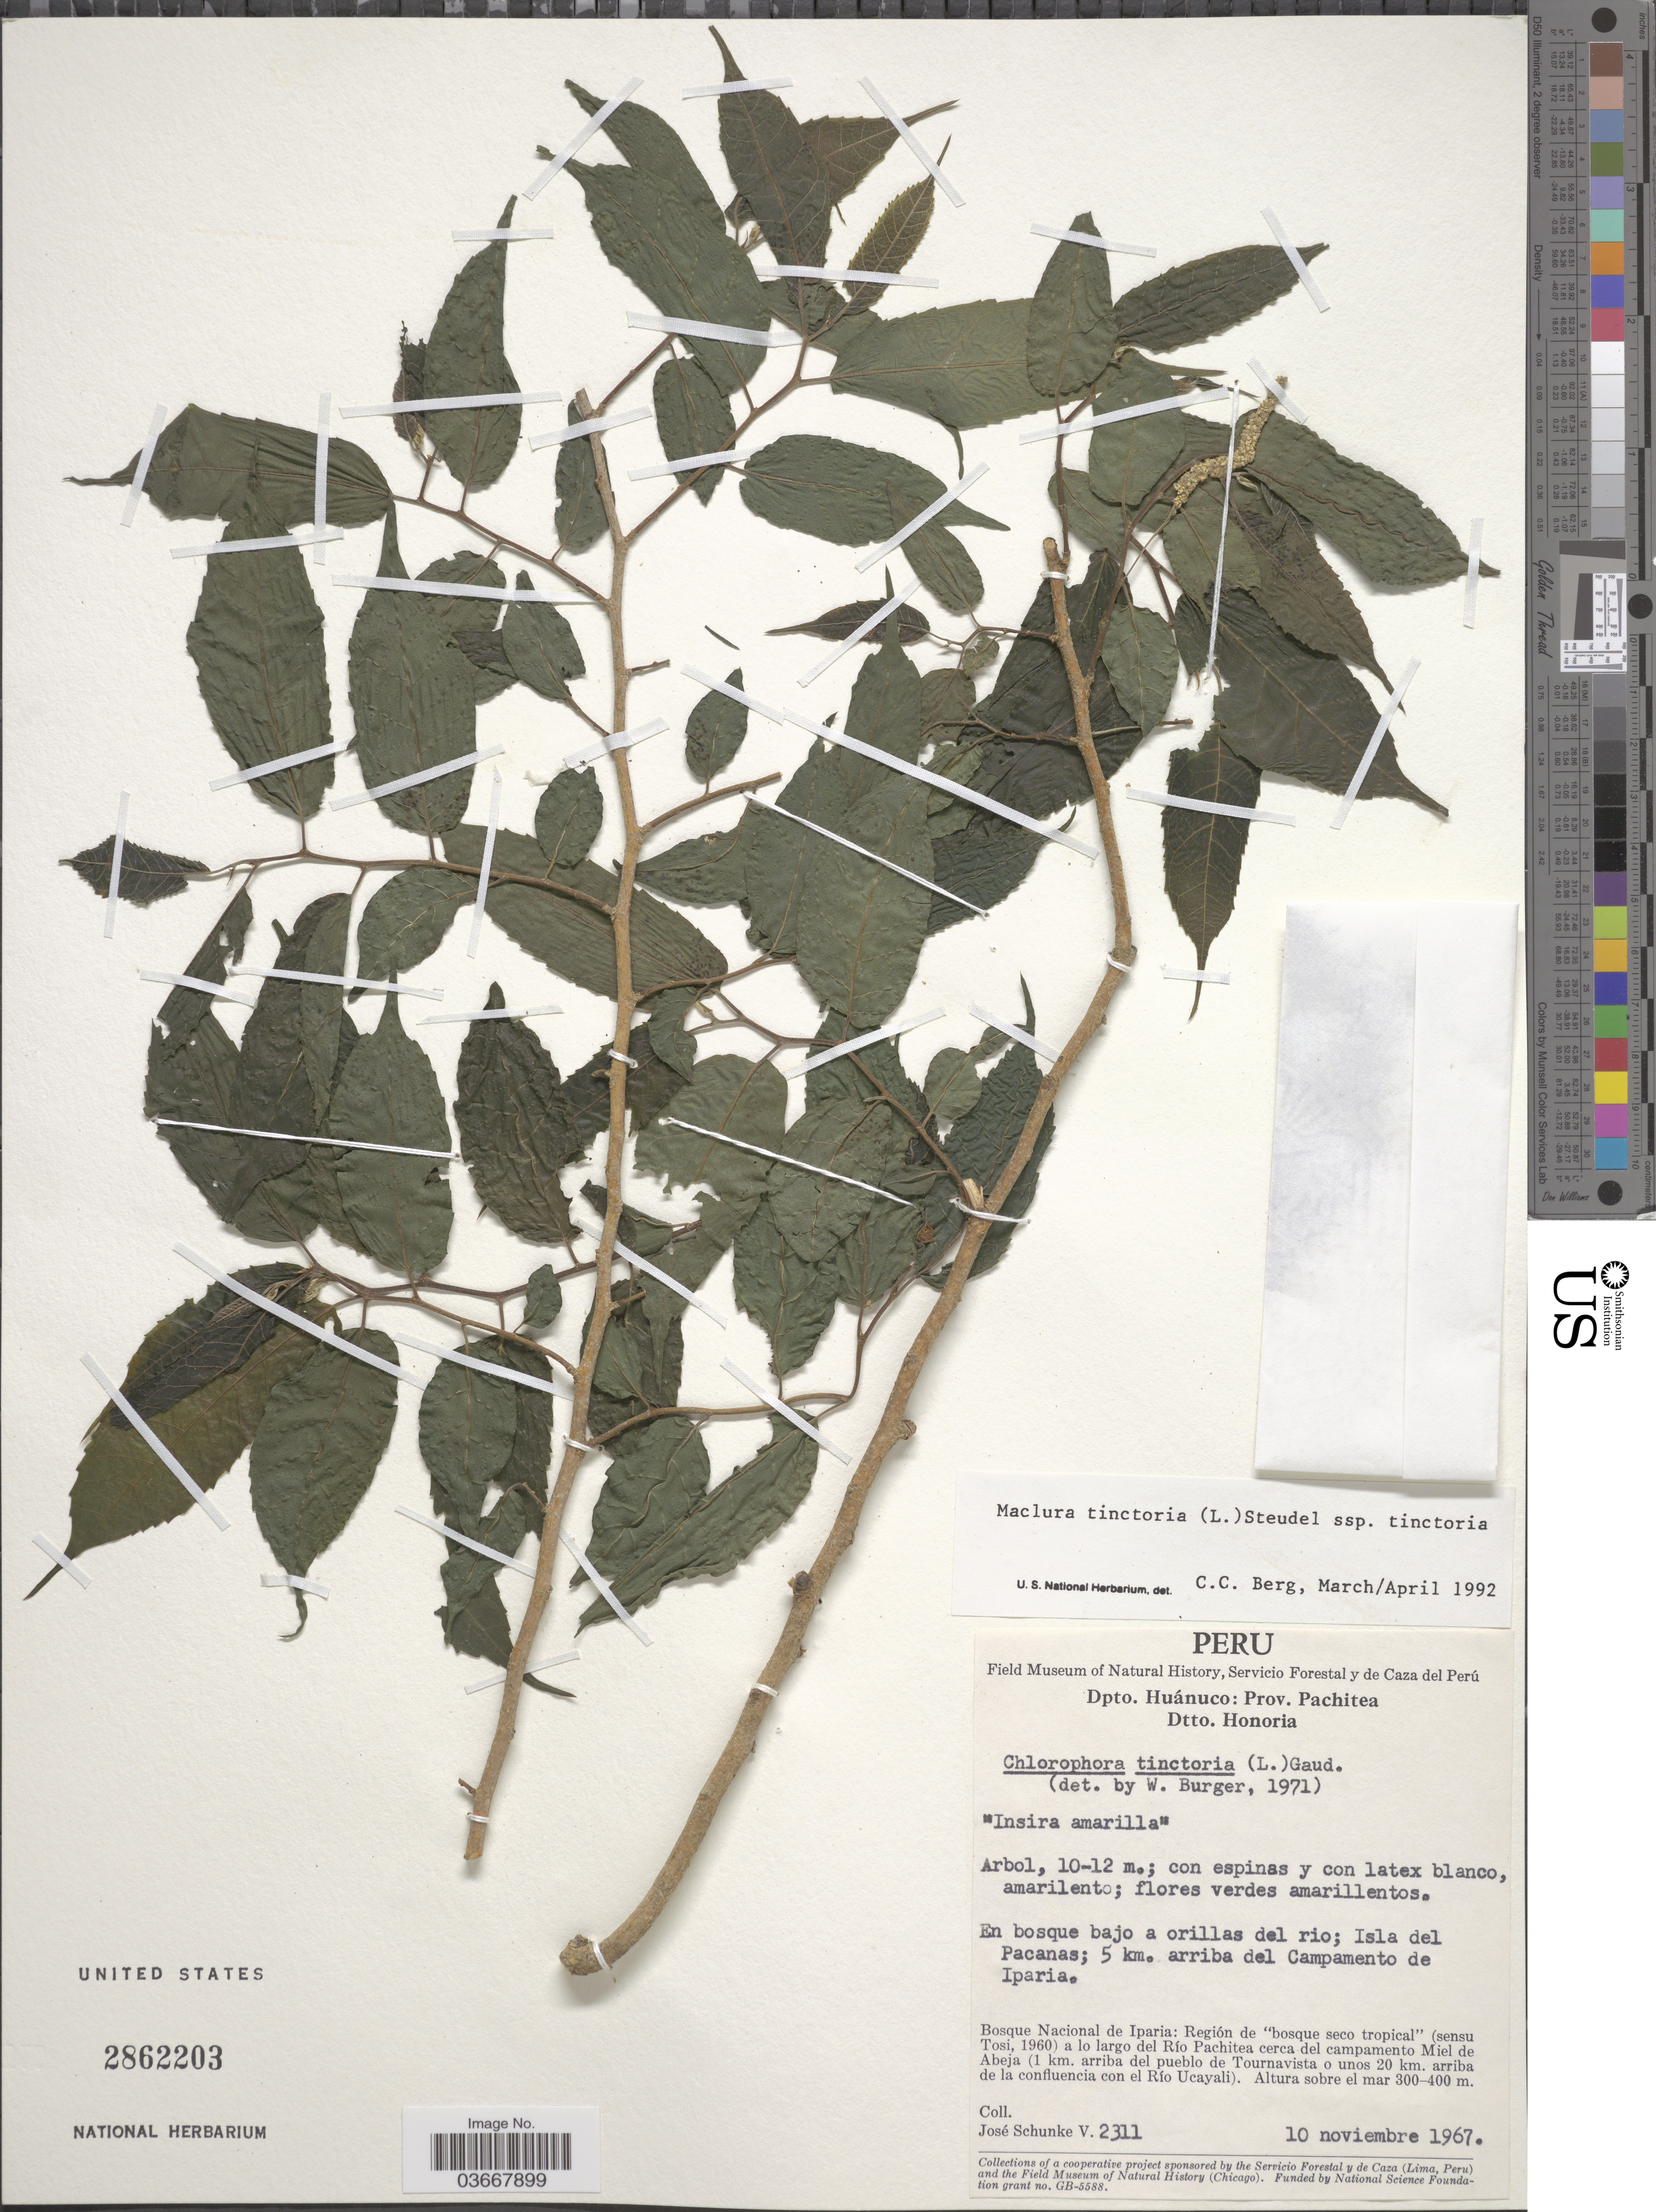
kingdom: Plantae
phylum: Tracheophyta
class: Magnoliopsida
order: Rosales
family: Moraceae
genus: Maclura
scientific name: Maclura tinctoria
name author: (L.) D. Don ex Steud.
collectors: J. Schunke Vigo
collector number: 2311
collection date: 1967-11-10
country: Peru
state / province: Huánuco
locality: Dpto. Huánuco: Prov. Pachitea. Dtto. Honoria. Isla del Pacanas; 5 km. arriba del Campamento de Iparia. Bosque Nacional de Iparia: Región de "bosque seco tropical" (sensu Tosi, 1960) a lo largo del Río Pachitea cerca del campamento Miel de Abeja (1 km. arriba del pueblo de Tournavista o unos 20 km. arriba de la confluencia con el Río Ucayali).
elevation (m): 300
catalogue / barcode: US 2862203